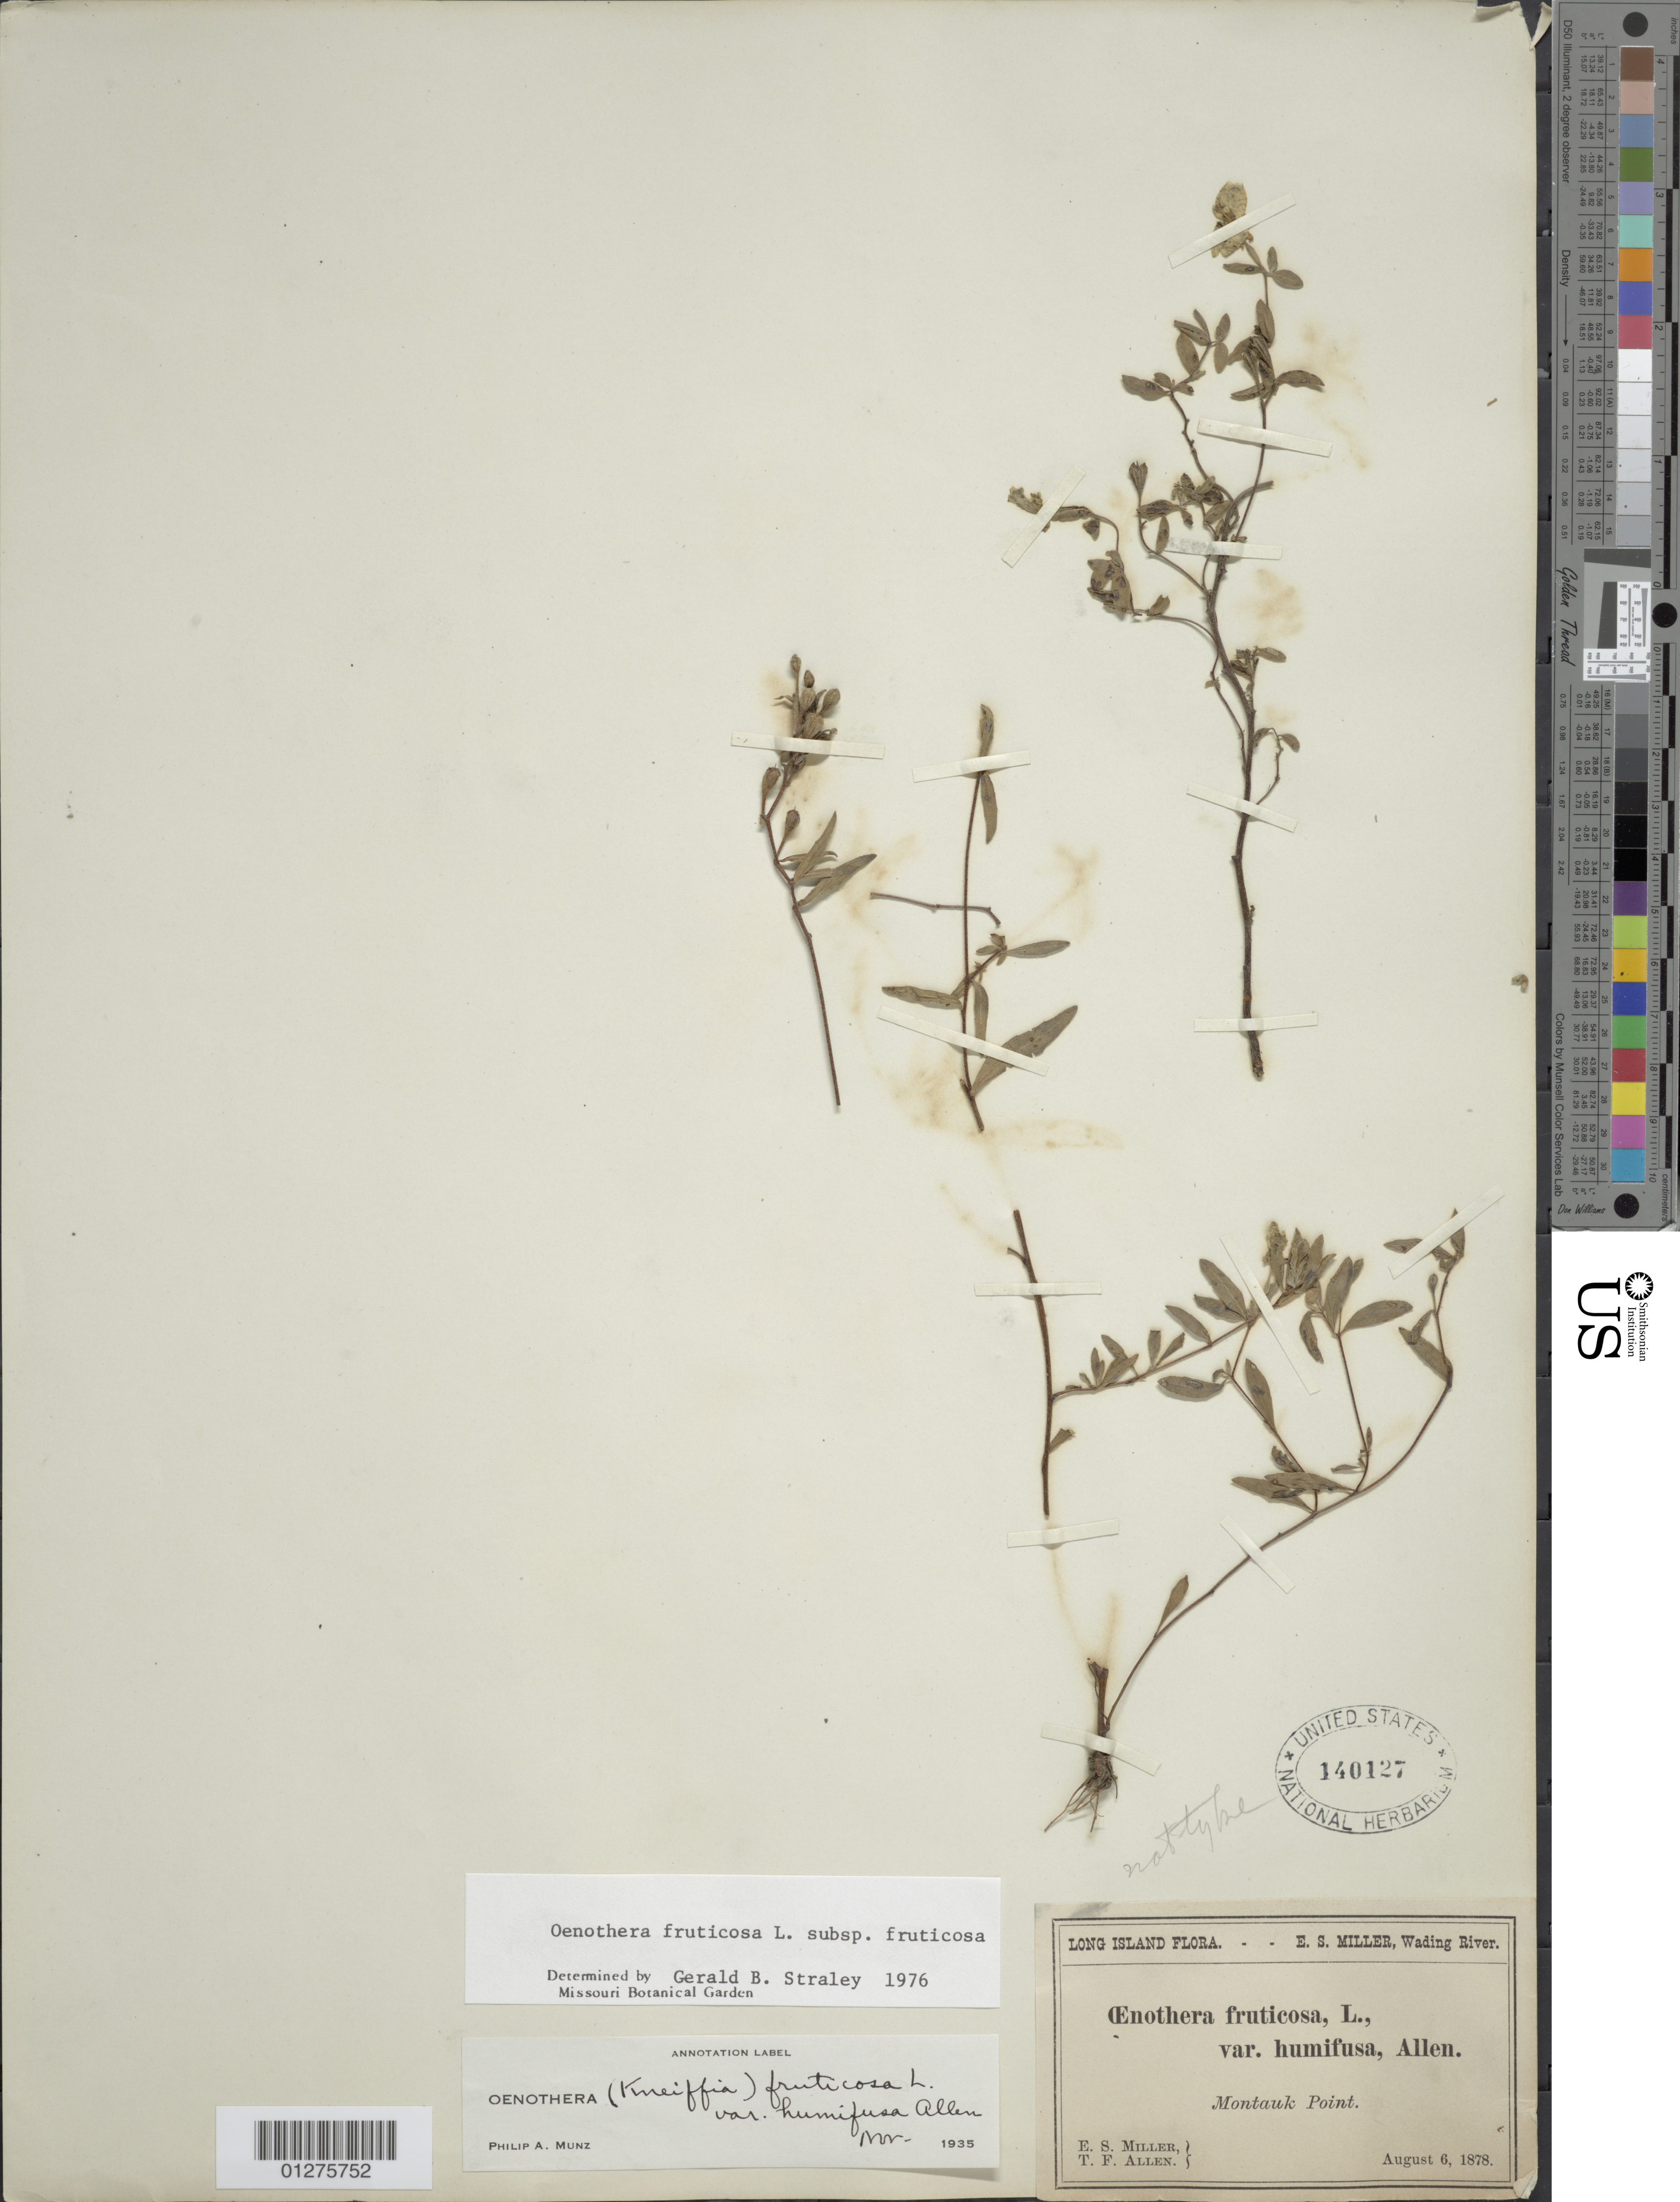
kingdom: Plantae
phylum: Tracheophyta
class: Magnoliopsida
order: Myrtales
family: Onagraceae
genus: Oenothera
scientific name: Oenothera fruticosa subsp. fruticosa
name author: L.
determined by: Straley, G. B.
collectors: E. S. Miller & T. Allen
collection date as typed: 06 Aug 1878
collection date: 1878-08-06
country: United States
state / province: New York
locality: Montauk Point.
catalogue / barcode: US 140127